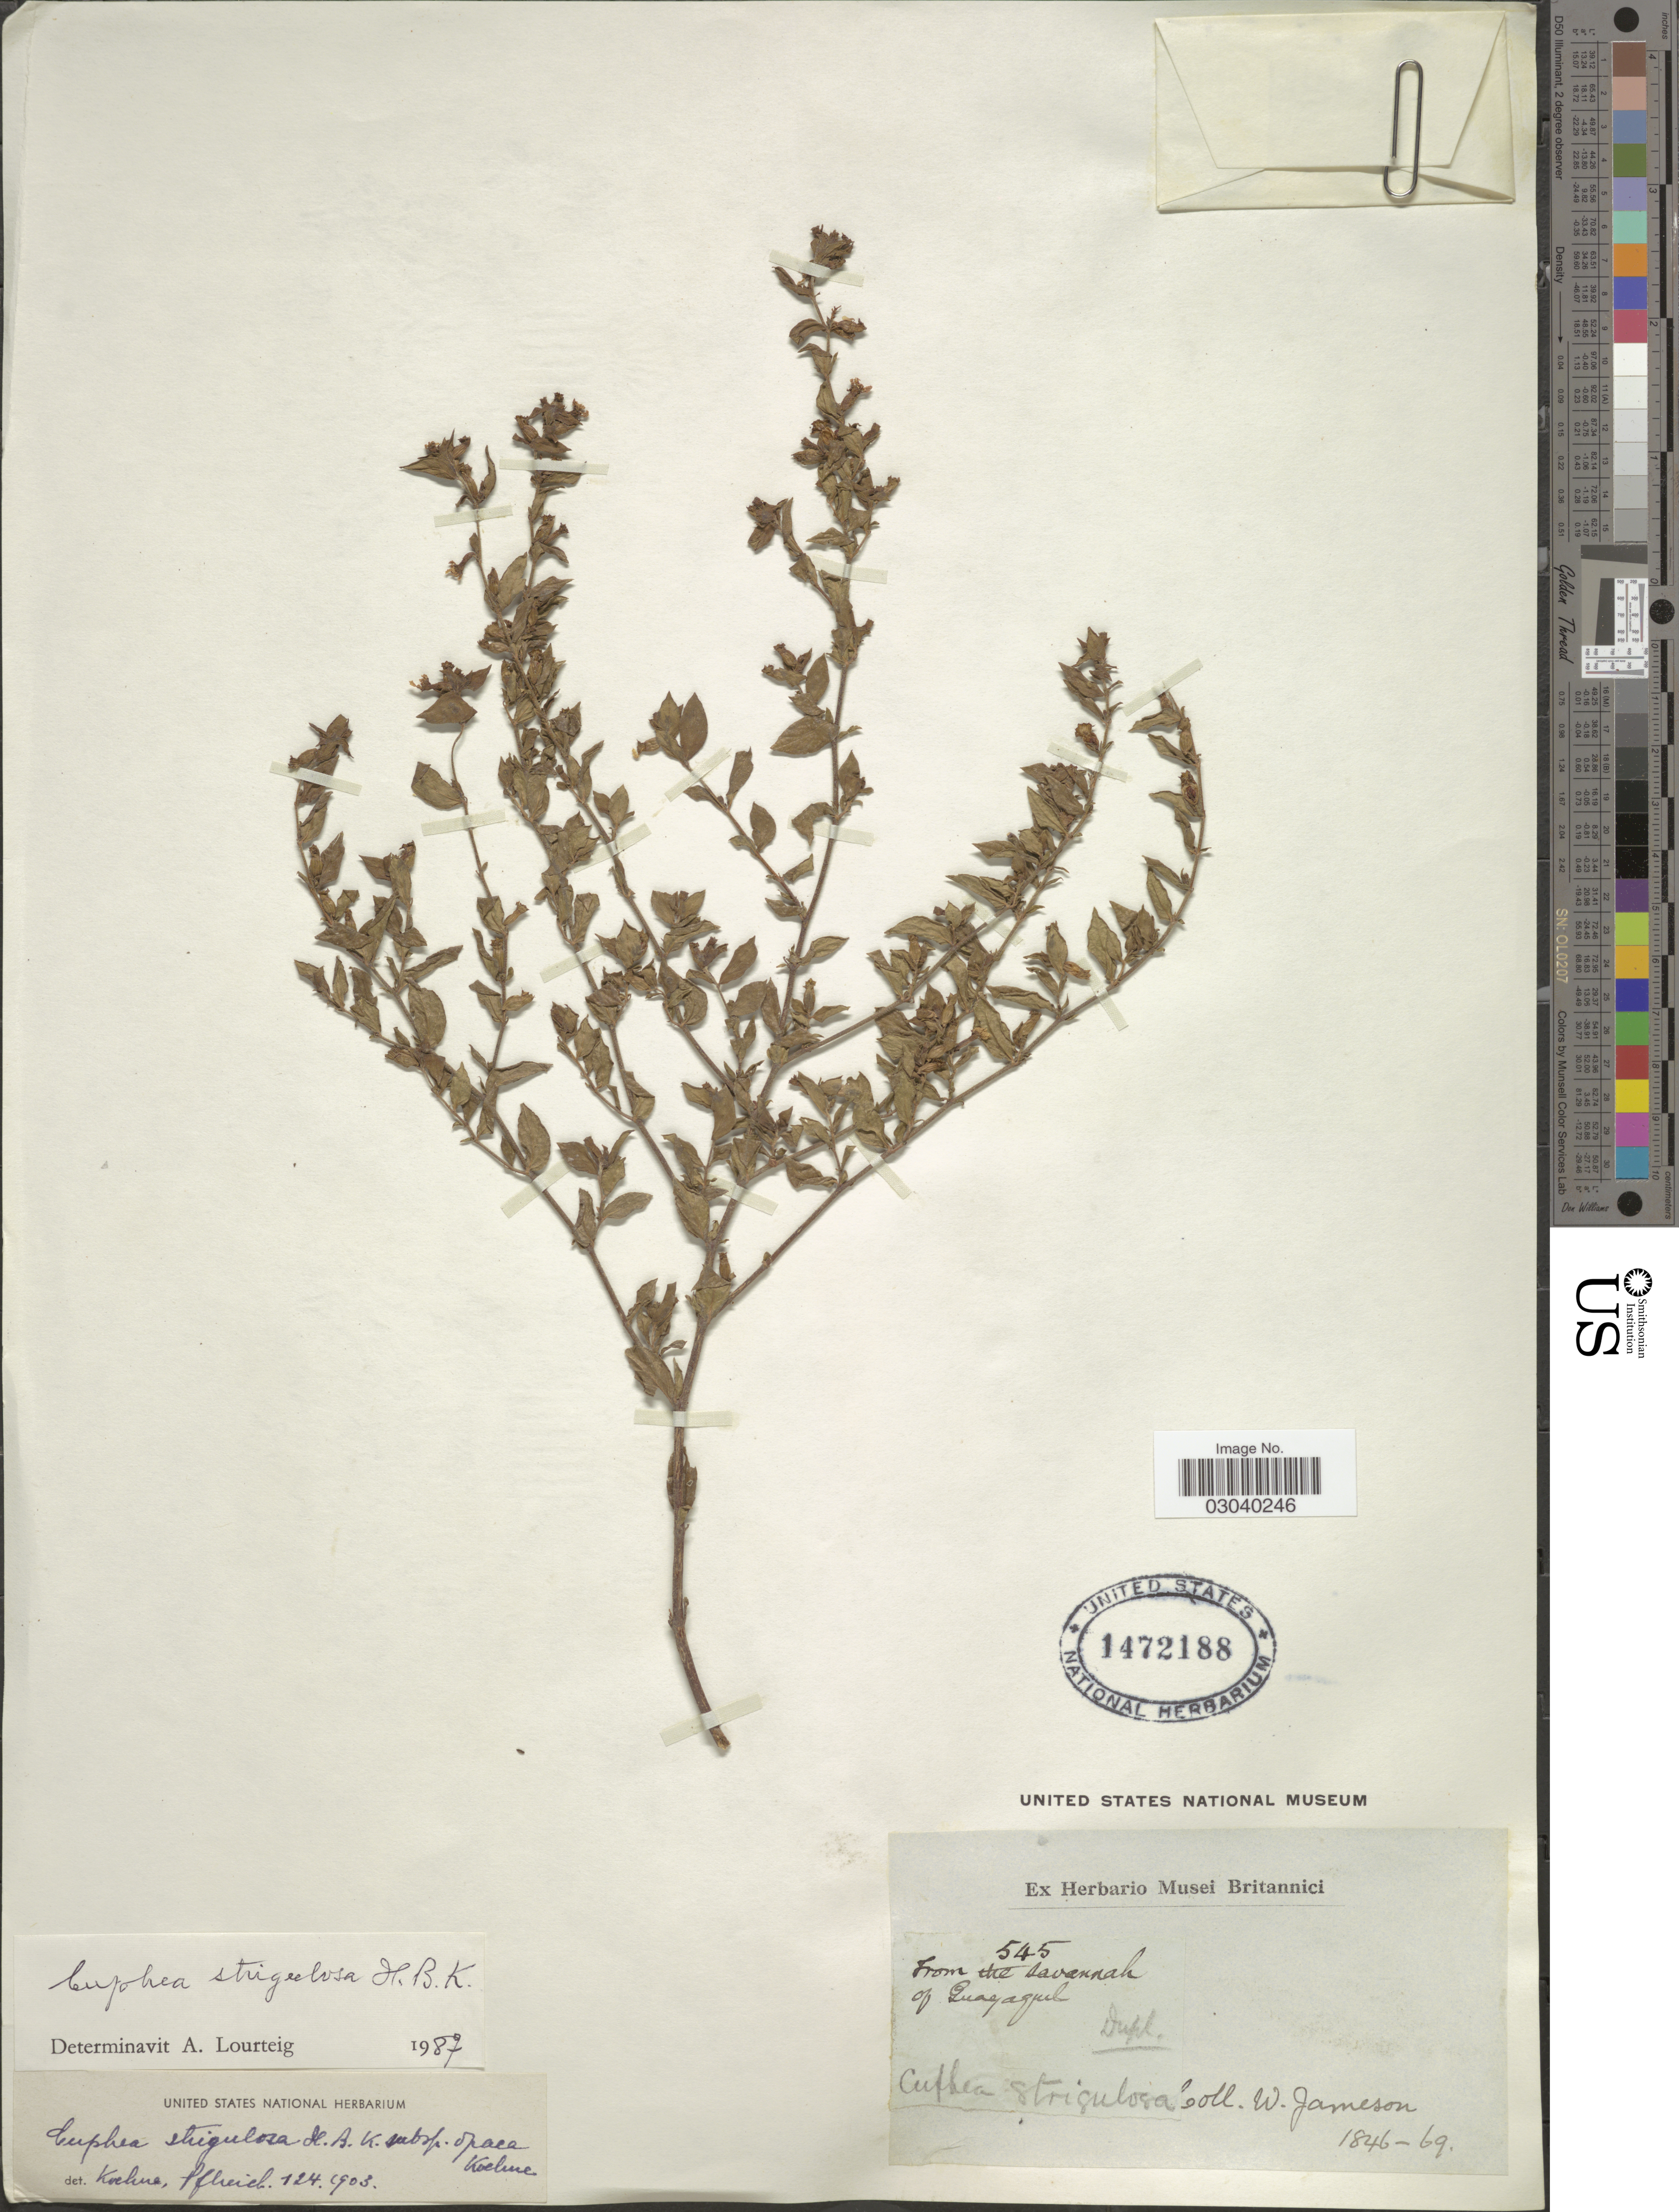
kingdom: Plantae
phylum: Tracheophyta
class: Magnoliopsida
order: Myrtales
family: Lythraceae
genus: Cuphea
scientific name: Cuphea strigulosa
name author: Kunth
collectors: W. Jameson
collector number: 545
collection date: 1846/1869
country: Ecuador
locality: From the savannah of Guayaquil.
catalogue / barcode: US 1472188